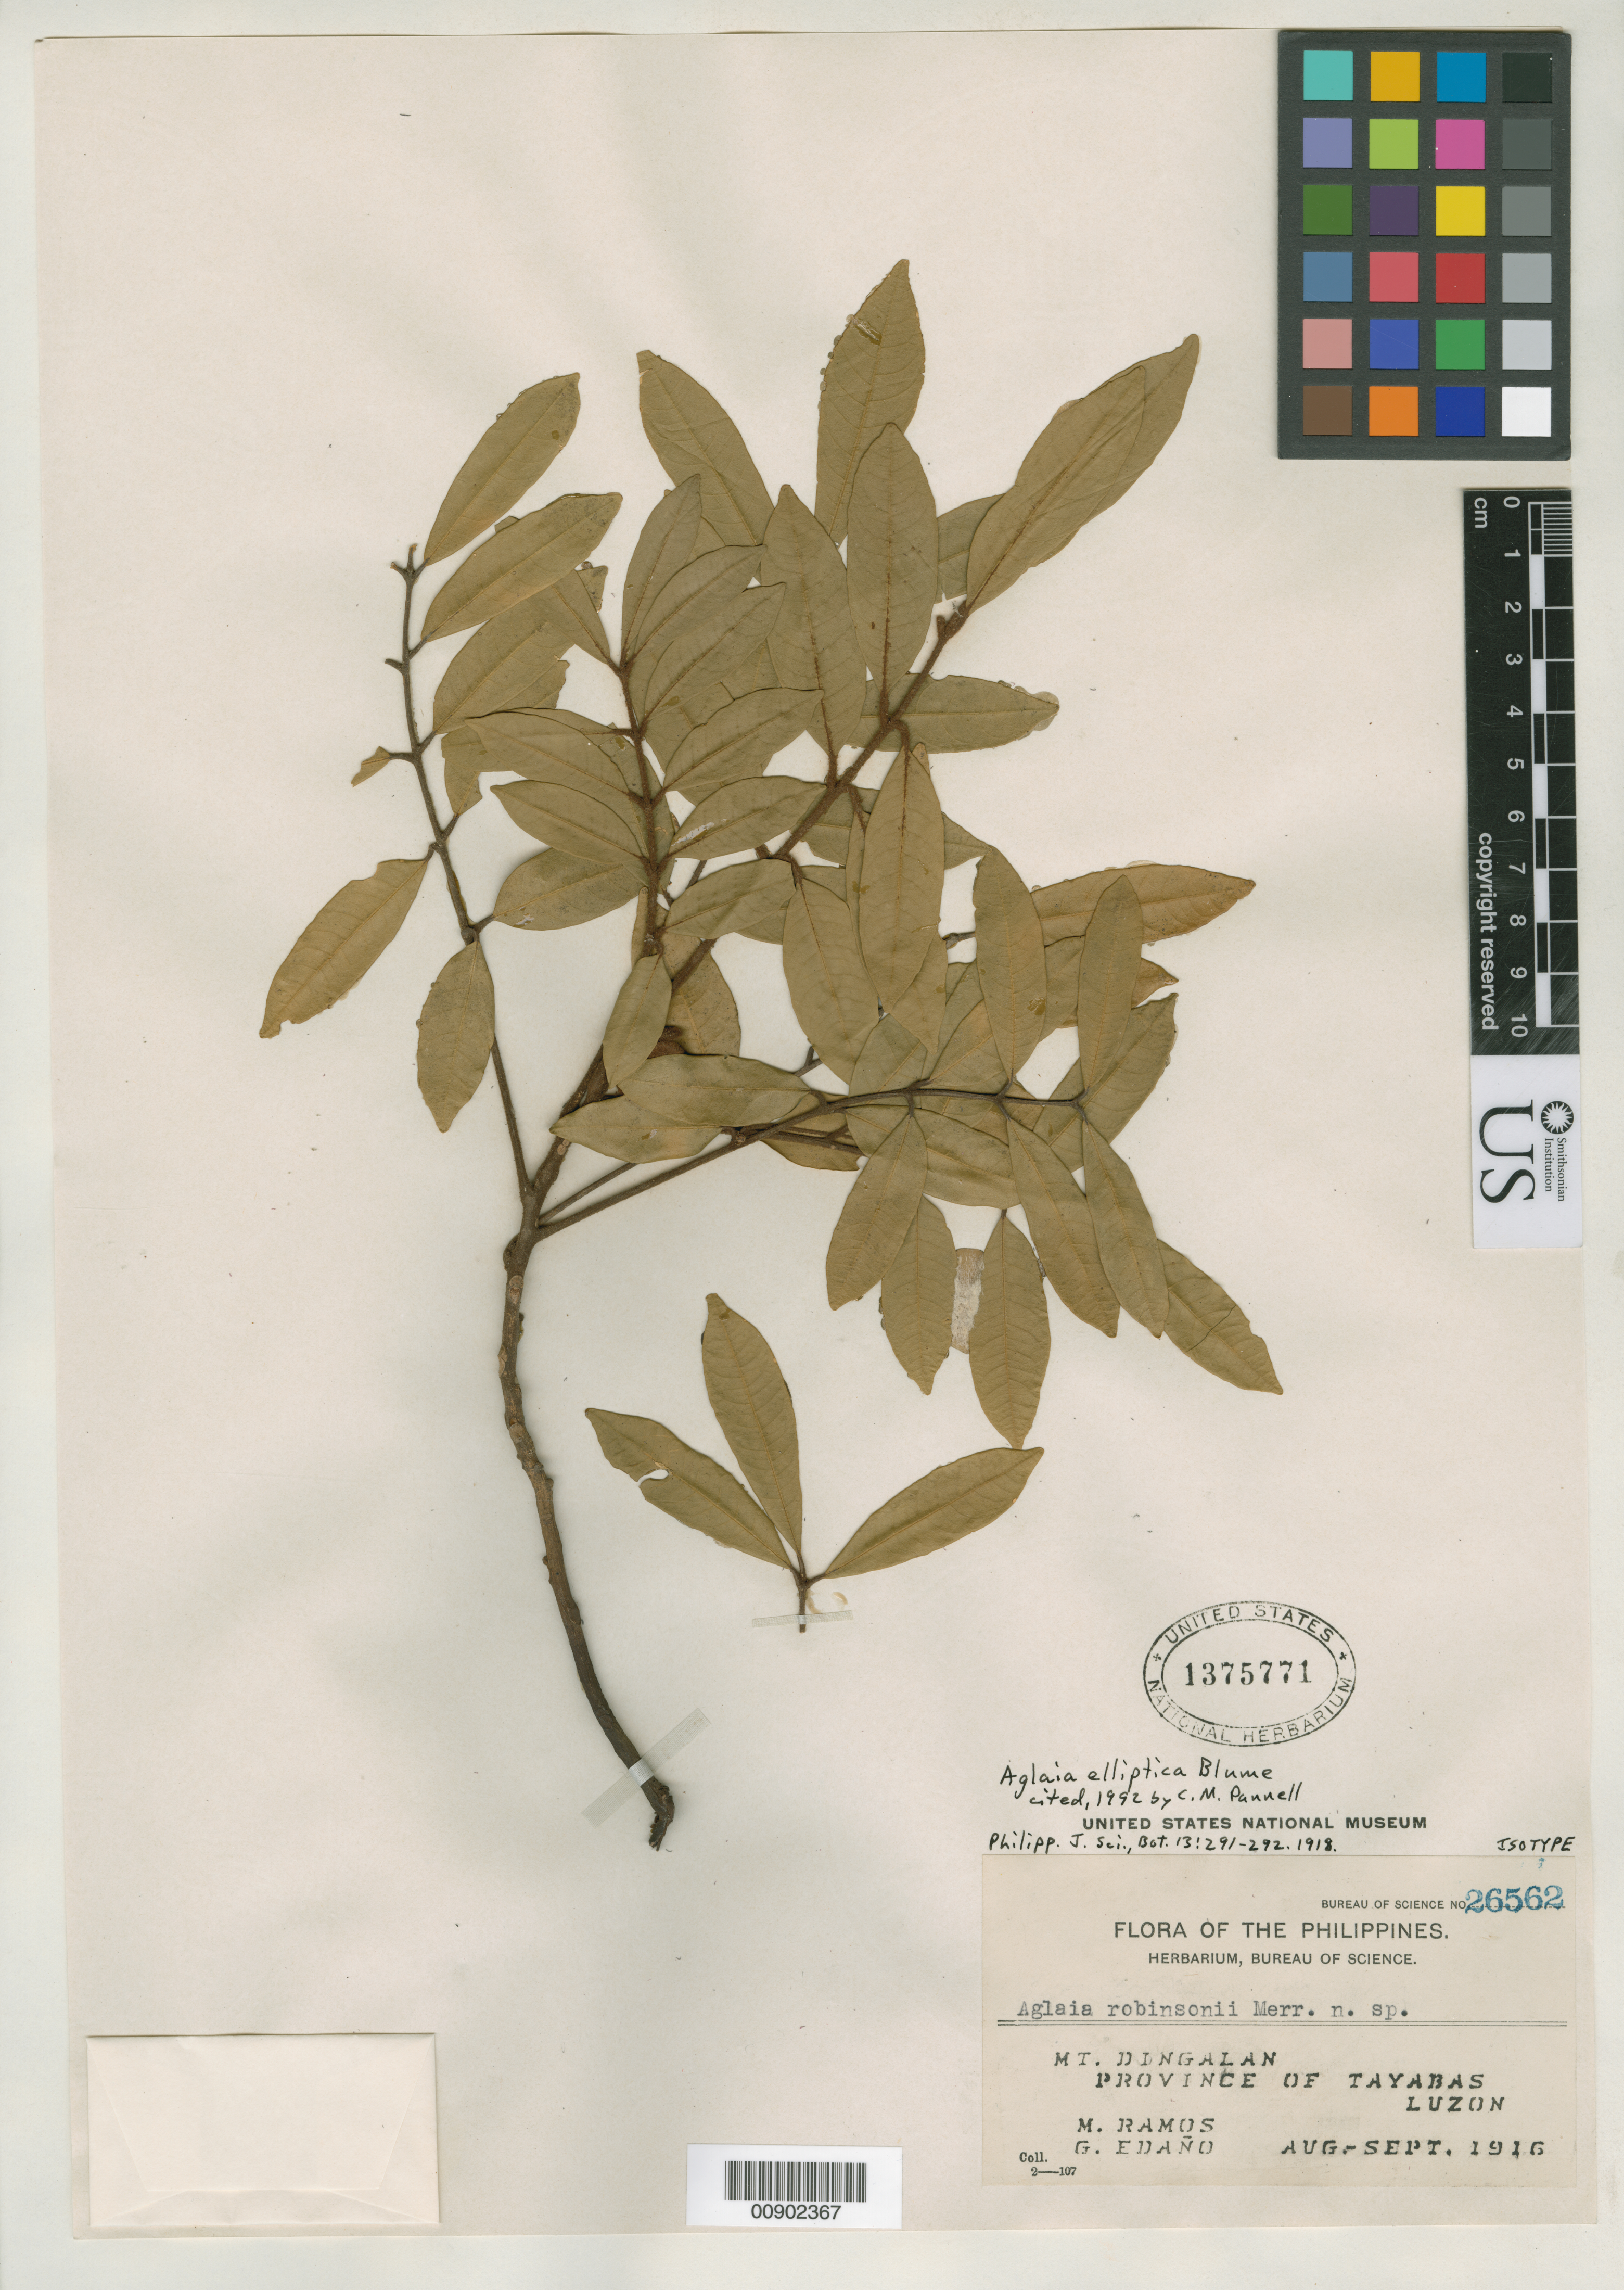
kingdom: Plantae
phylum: Tracheophyta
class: Magnoliopsida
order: Sapindales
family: Meliaceae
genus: Aglaia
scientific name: Aglaia robinsonii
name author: Merr.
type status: Isolectotype; Isotype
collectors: M. Ramos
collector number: Bur. Sci. 26562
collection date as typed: Aug 1916 to -- Sep 1916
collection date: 1916-08/1916-09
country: Philippines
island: Luzon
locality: Mt. Dingalan, Province of Tayabas, Luzon.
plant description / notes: Collection date cited in protologue as "August 25, 1916".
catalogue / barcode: US 1375771